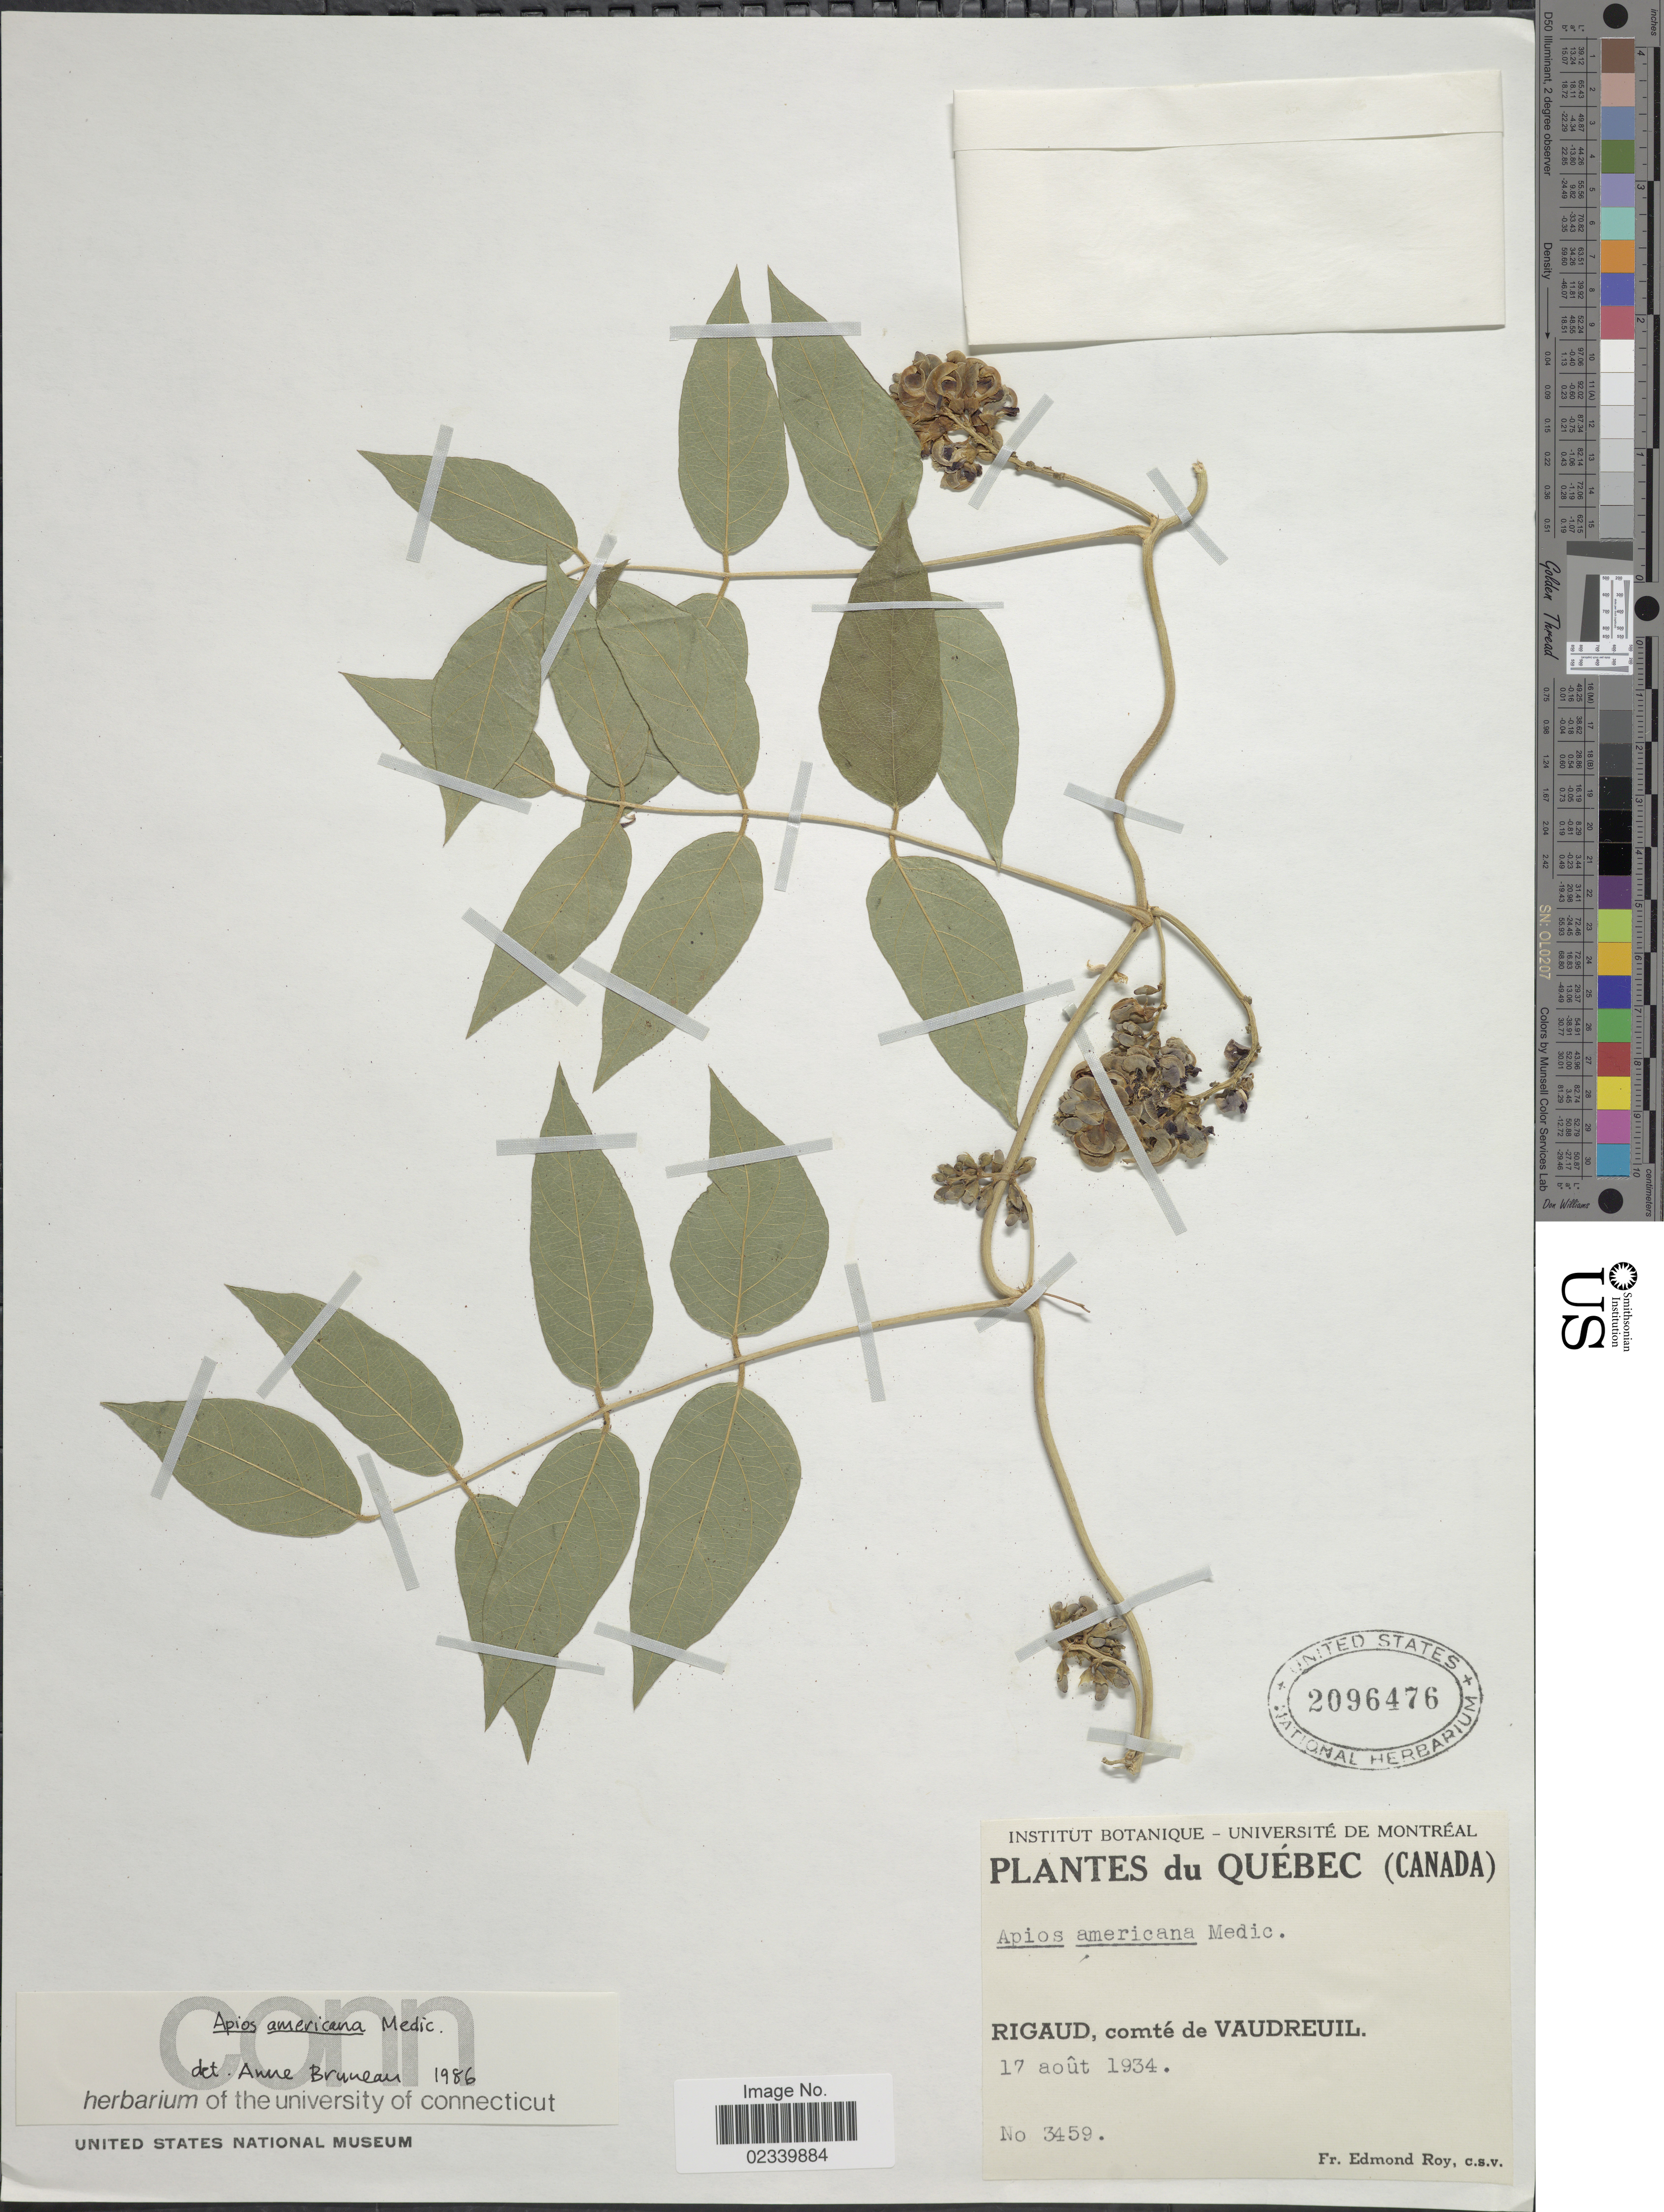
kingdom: Plantae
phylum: Tracheophyta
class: Magnoliopsida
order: Fabales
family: Fabaceae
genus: Apios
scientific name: Apios americana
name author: Medik.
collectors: E. Roy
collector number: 3459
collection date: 1934-08-17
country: Canada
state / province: Quebec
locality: Rigaud, comté de Vaudreuil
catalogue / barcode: US 2096476